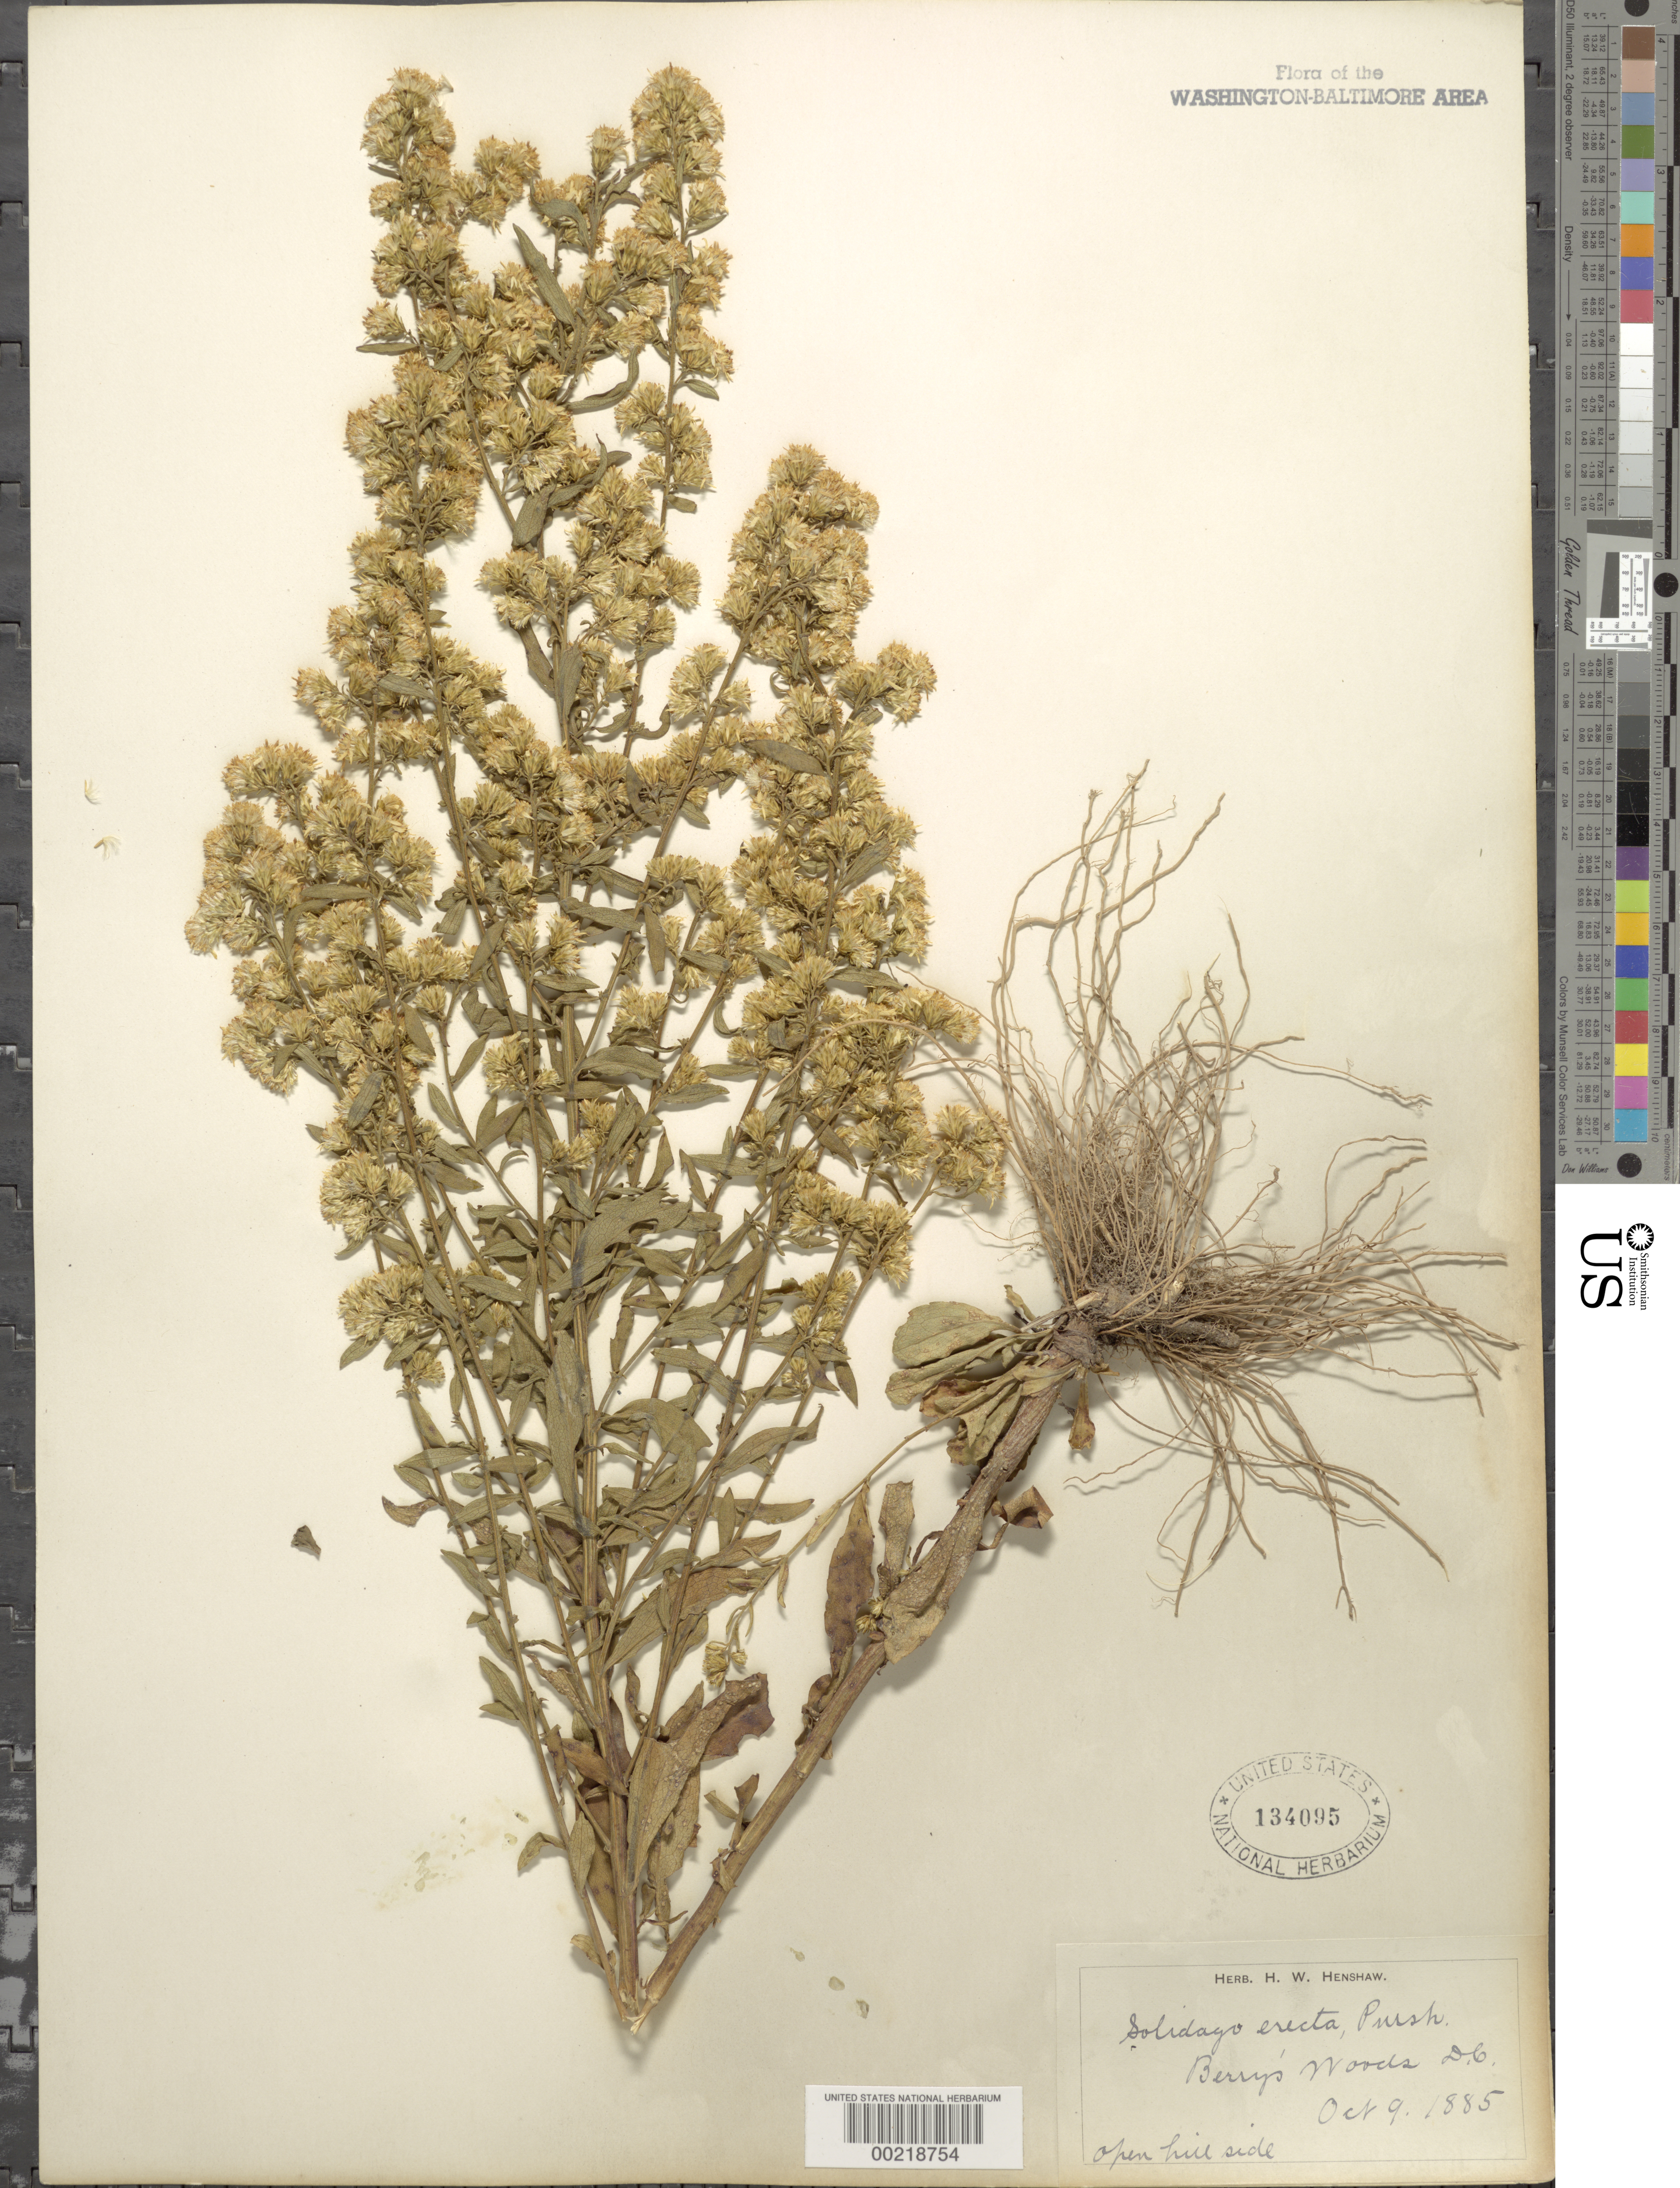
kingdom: Plantae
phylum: Tracheophyta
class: Magnoliopsida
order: Asterales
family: Asteraceae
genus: Solidago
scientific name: Solidago erecta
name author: Pursh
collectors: H. Henshaw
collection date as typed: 09 Oct 1885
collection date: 1885-10-09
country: United States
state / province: District of Columbia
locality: Berrys Woods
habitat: Open hillside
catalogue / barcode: US 134095